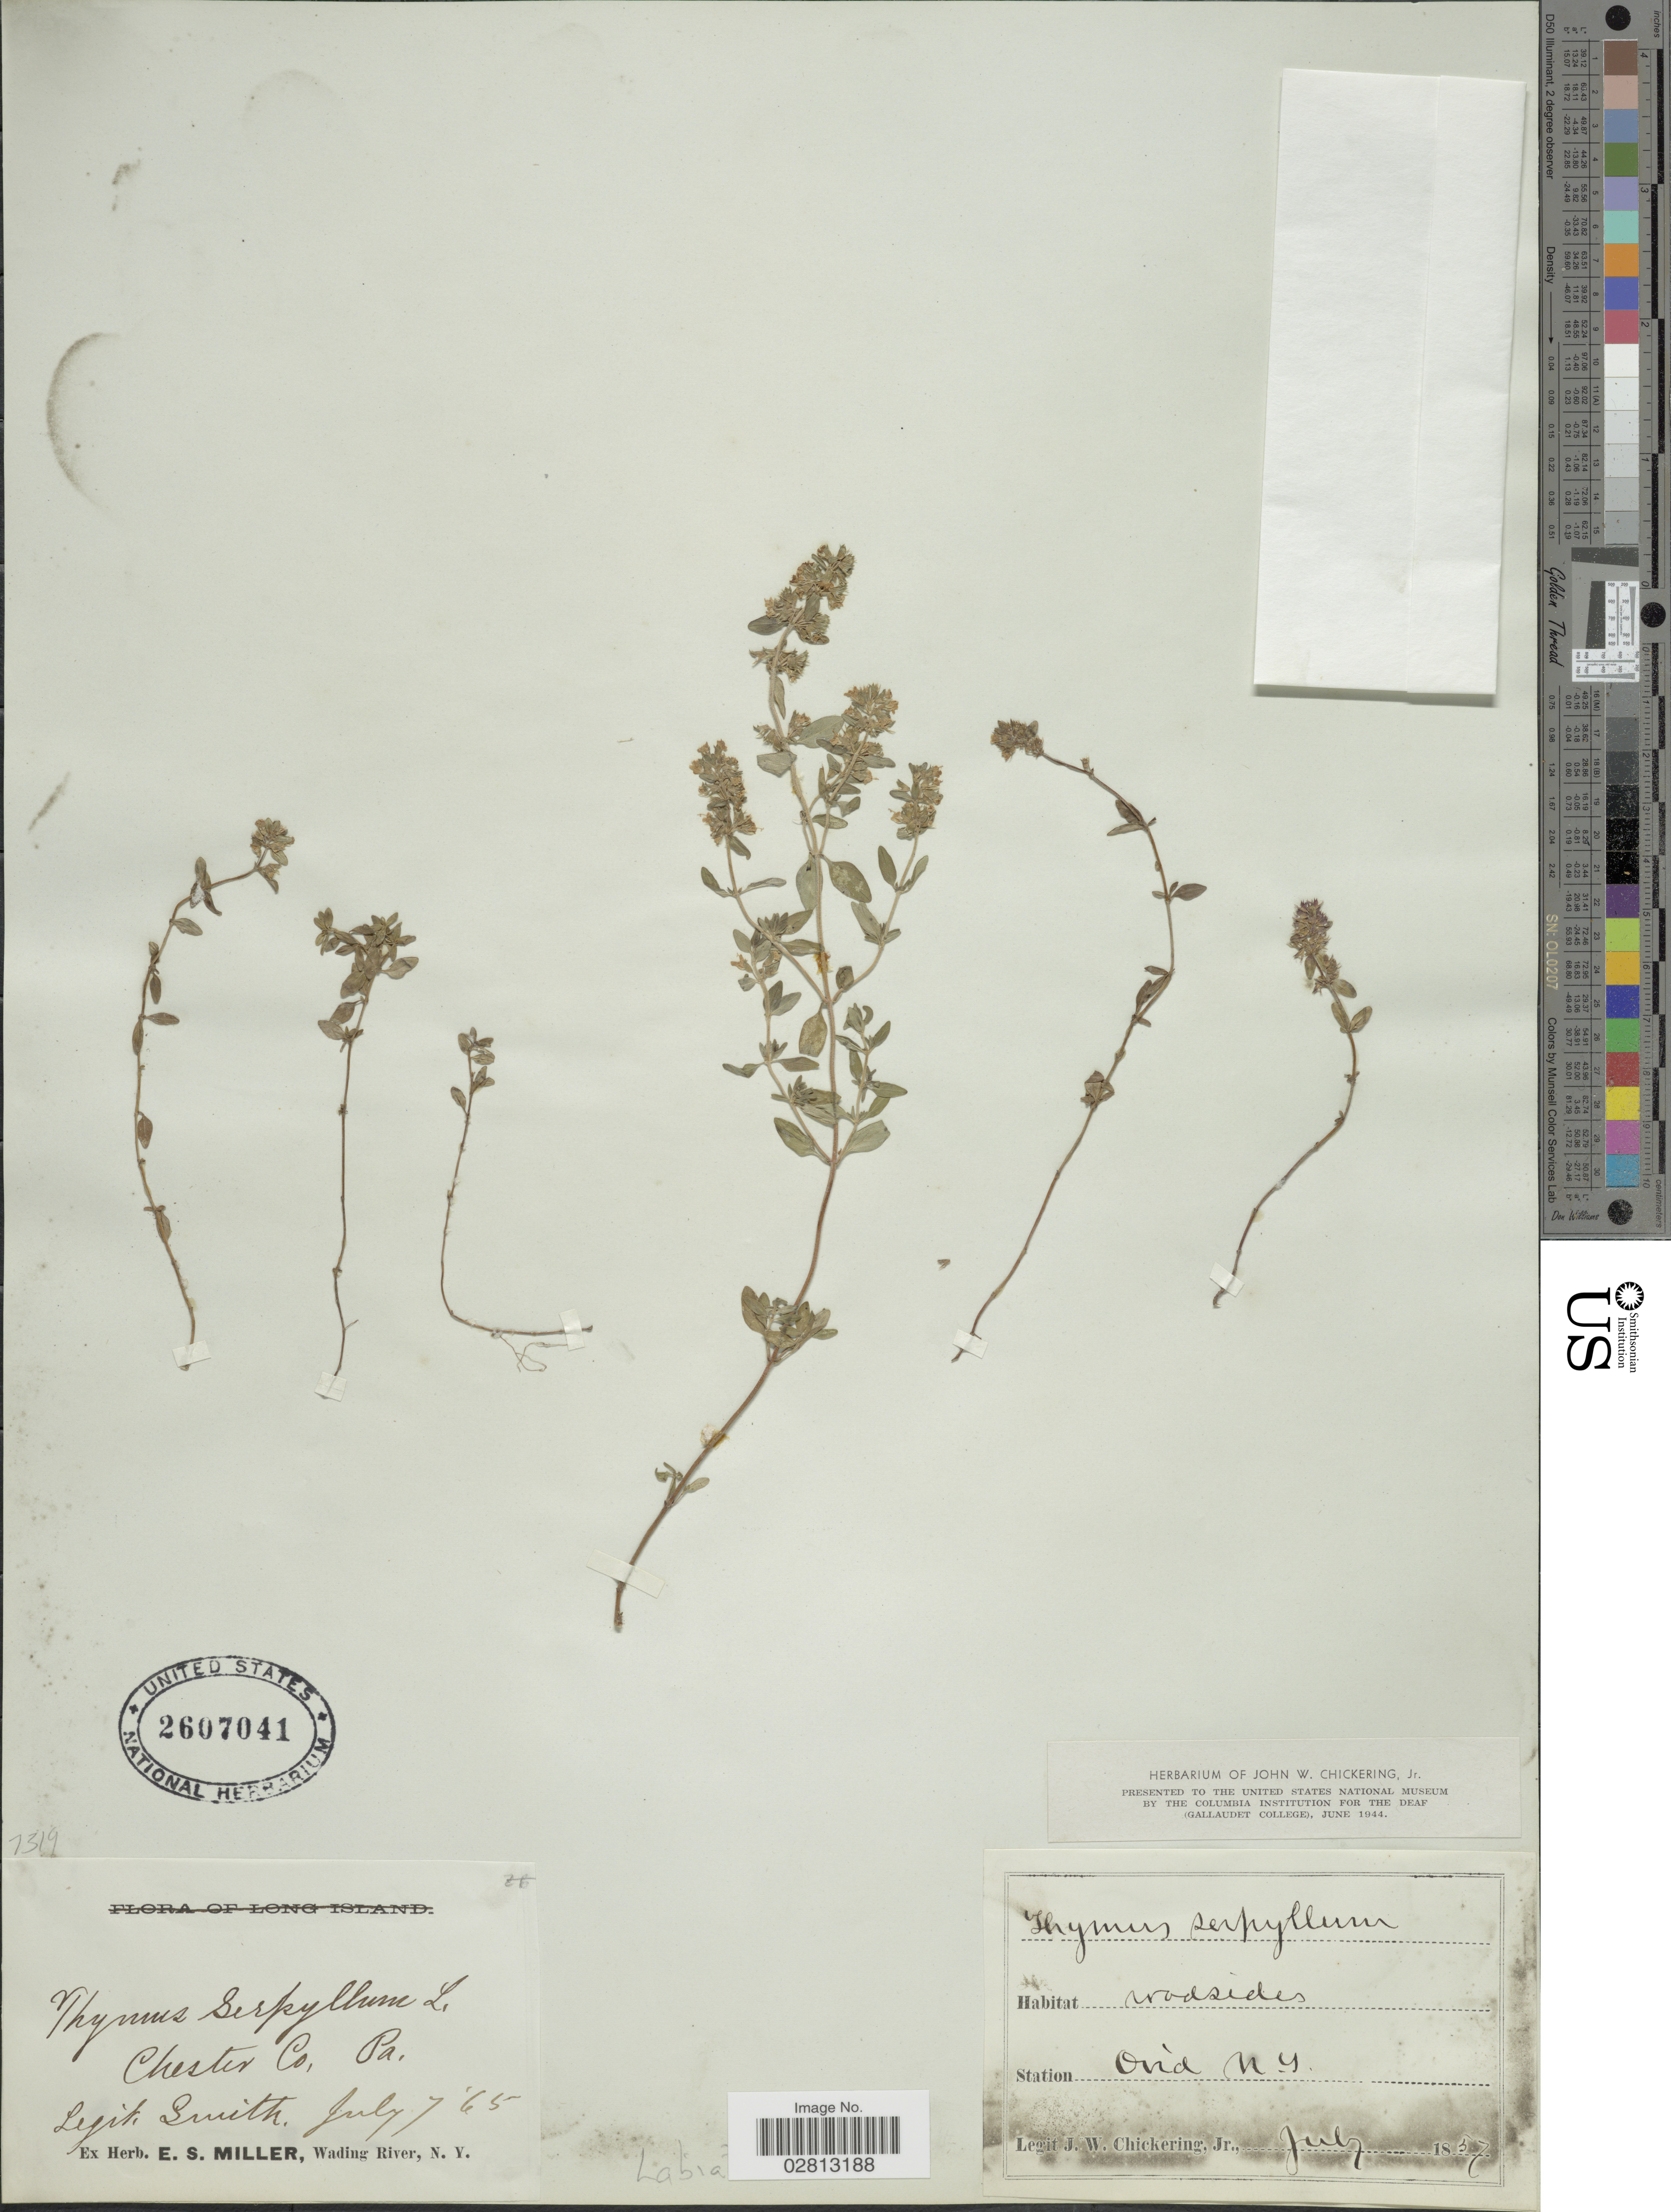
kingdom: Plantae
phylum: Tracheophyta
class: Magnoliopsida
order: Lamiales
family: Lamiaceae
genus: Thymus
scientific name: Thymus serpyllum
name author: L.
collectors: J. W. Chickering Jr.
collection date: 1857-07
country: United States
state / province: New York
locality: Ovid.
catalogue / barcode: US 2607041